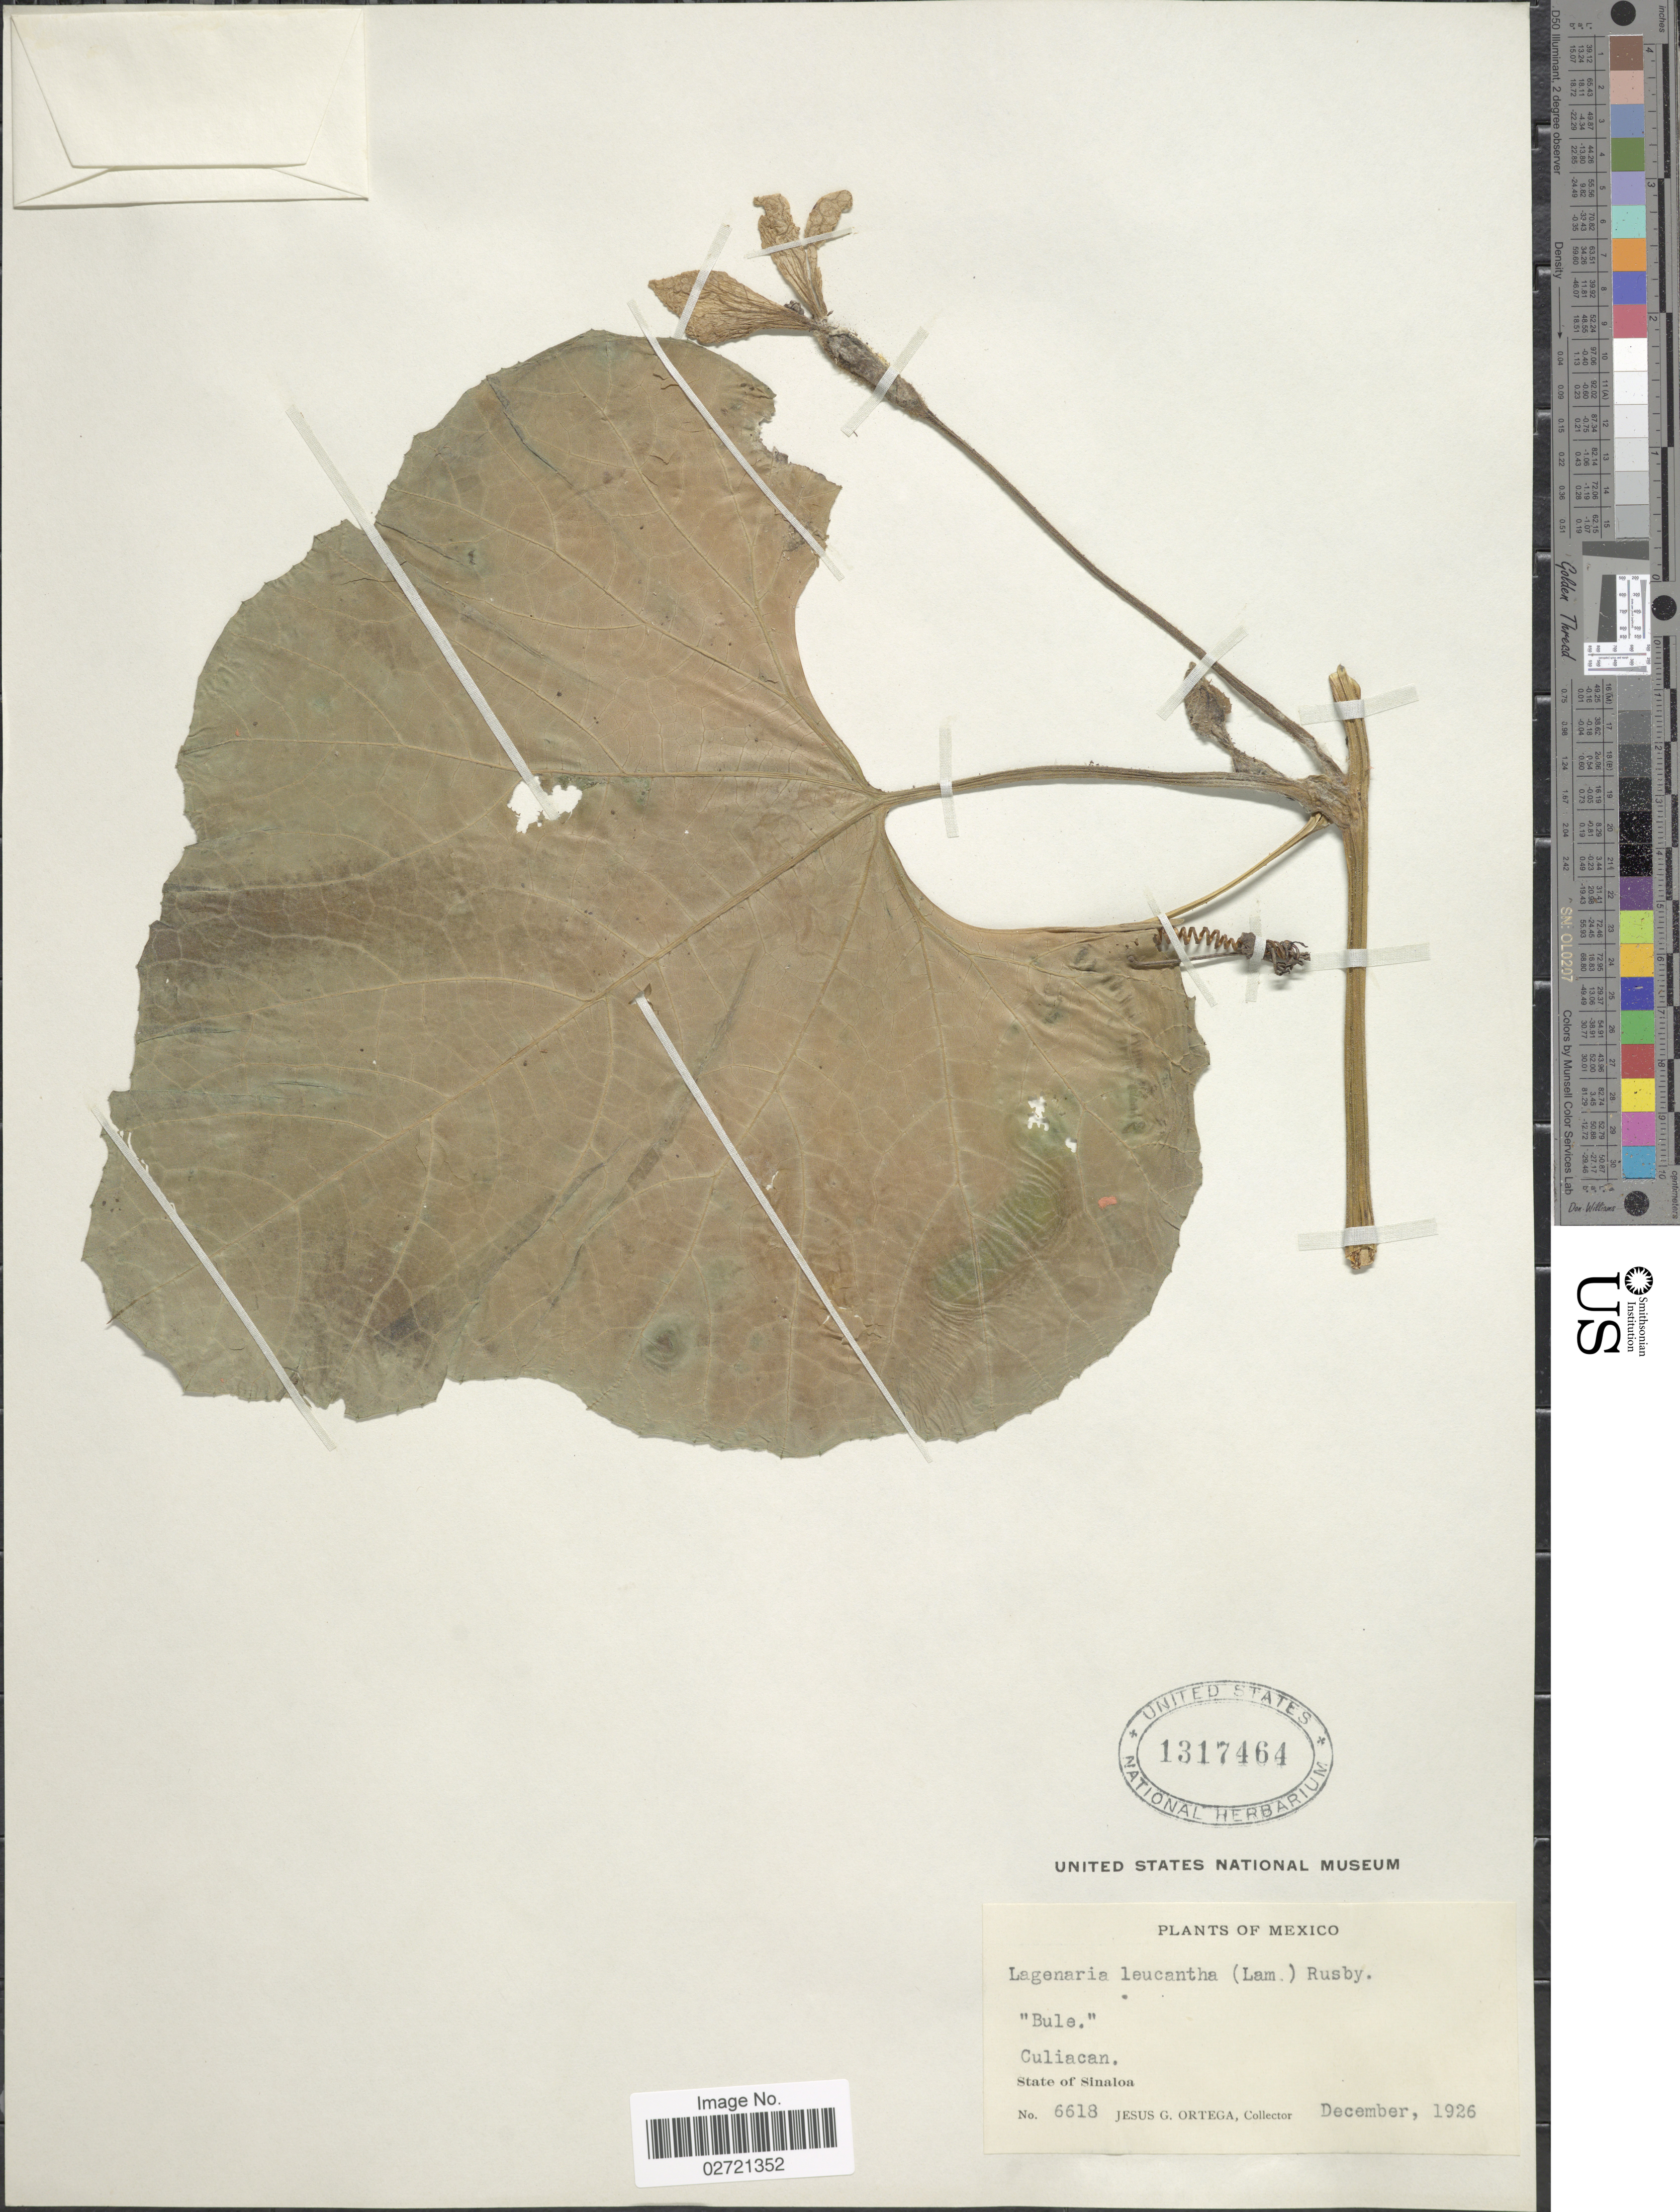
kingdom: Plantae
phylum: Tracheophyta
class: Magnoliopsida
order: Cucurbitales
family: Cucurbitaceae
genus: Lagenaria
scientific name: Lagenaria siceraria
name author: (Molina) Standl.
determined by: Nee, Michael H.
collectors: J. Ortega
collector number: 6618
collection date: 1926-12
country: Mexico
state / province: Sinaloa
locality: Culiacan, State of Sinaloa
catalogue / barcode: US 1317464